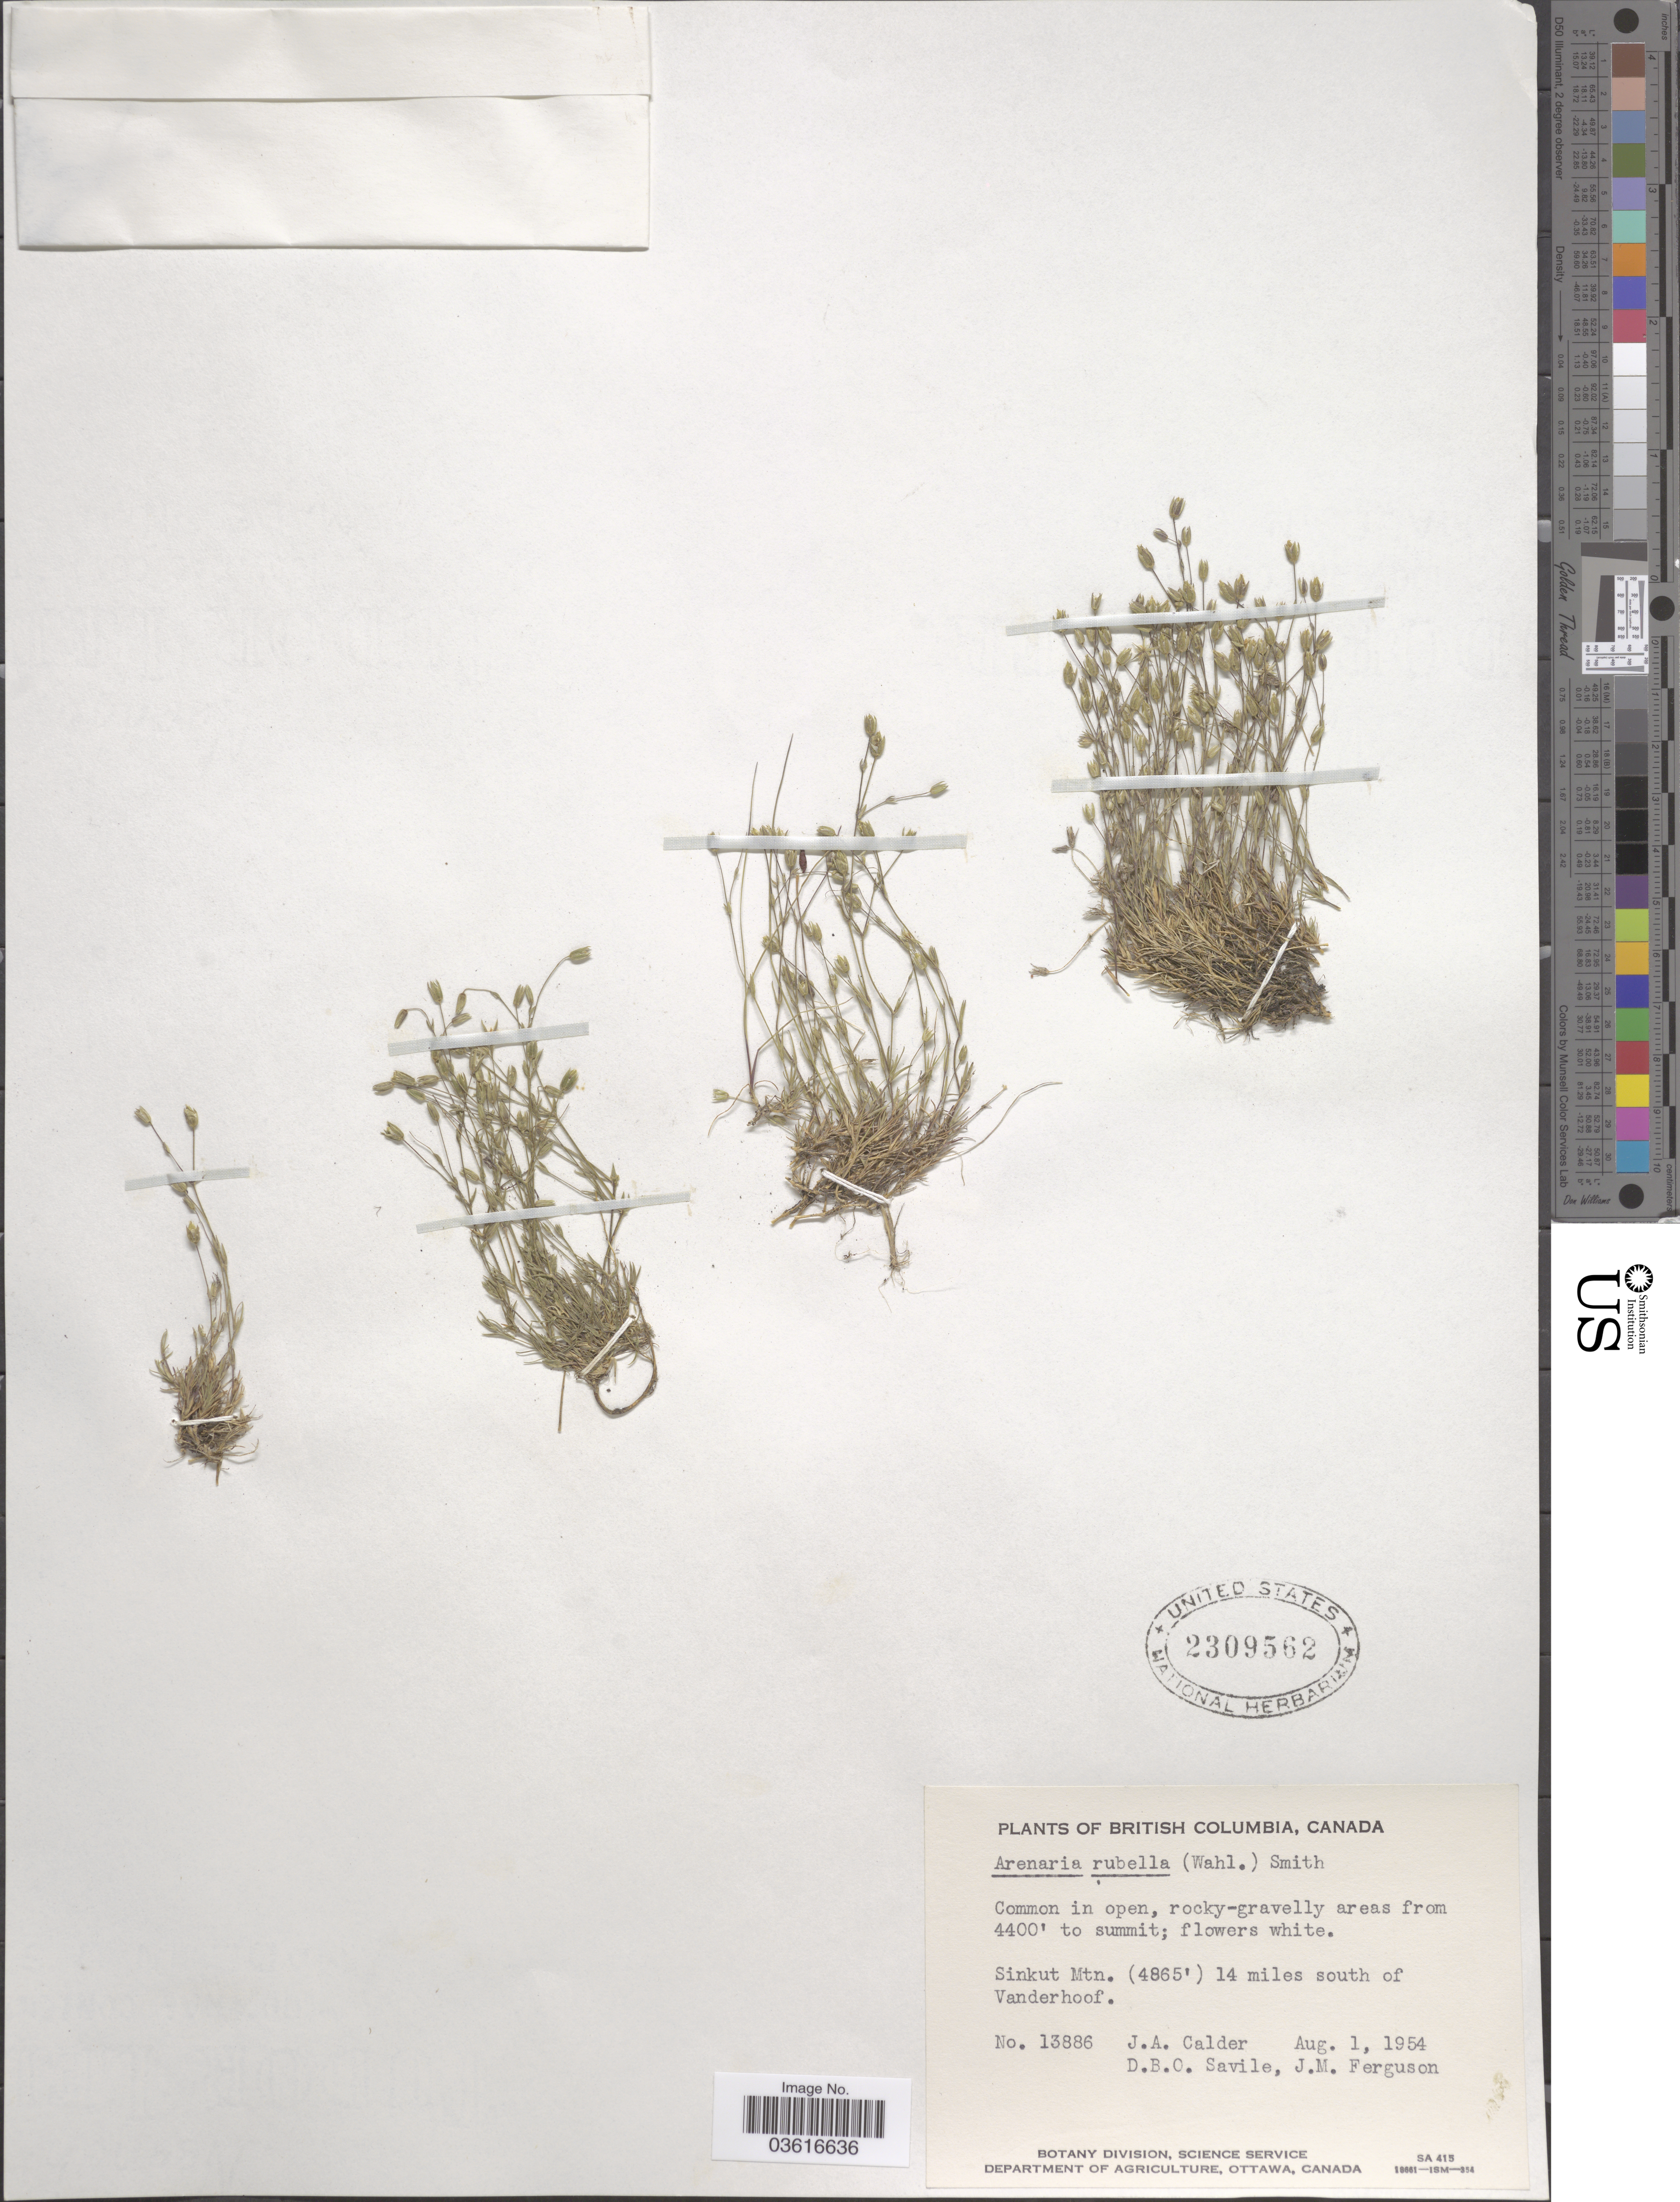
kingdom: Plantae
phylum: Tracheophyta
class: Magnoliopsida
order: Caryophyllales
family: Caryophyllaceae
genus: Minuartia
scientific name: Minuartia rubella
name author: (Wahlenb.) Hiern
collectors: J. A. Calder, D. Savile & J. M. Ferguson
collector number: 13886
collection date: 1954-08-01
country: Canada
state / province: British Columbia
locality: Sinkut Mtn. 14 miles south of Vanderhoof.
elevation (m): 1341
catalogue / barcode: US 2309562